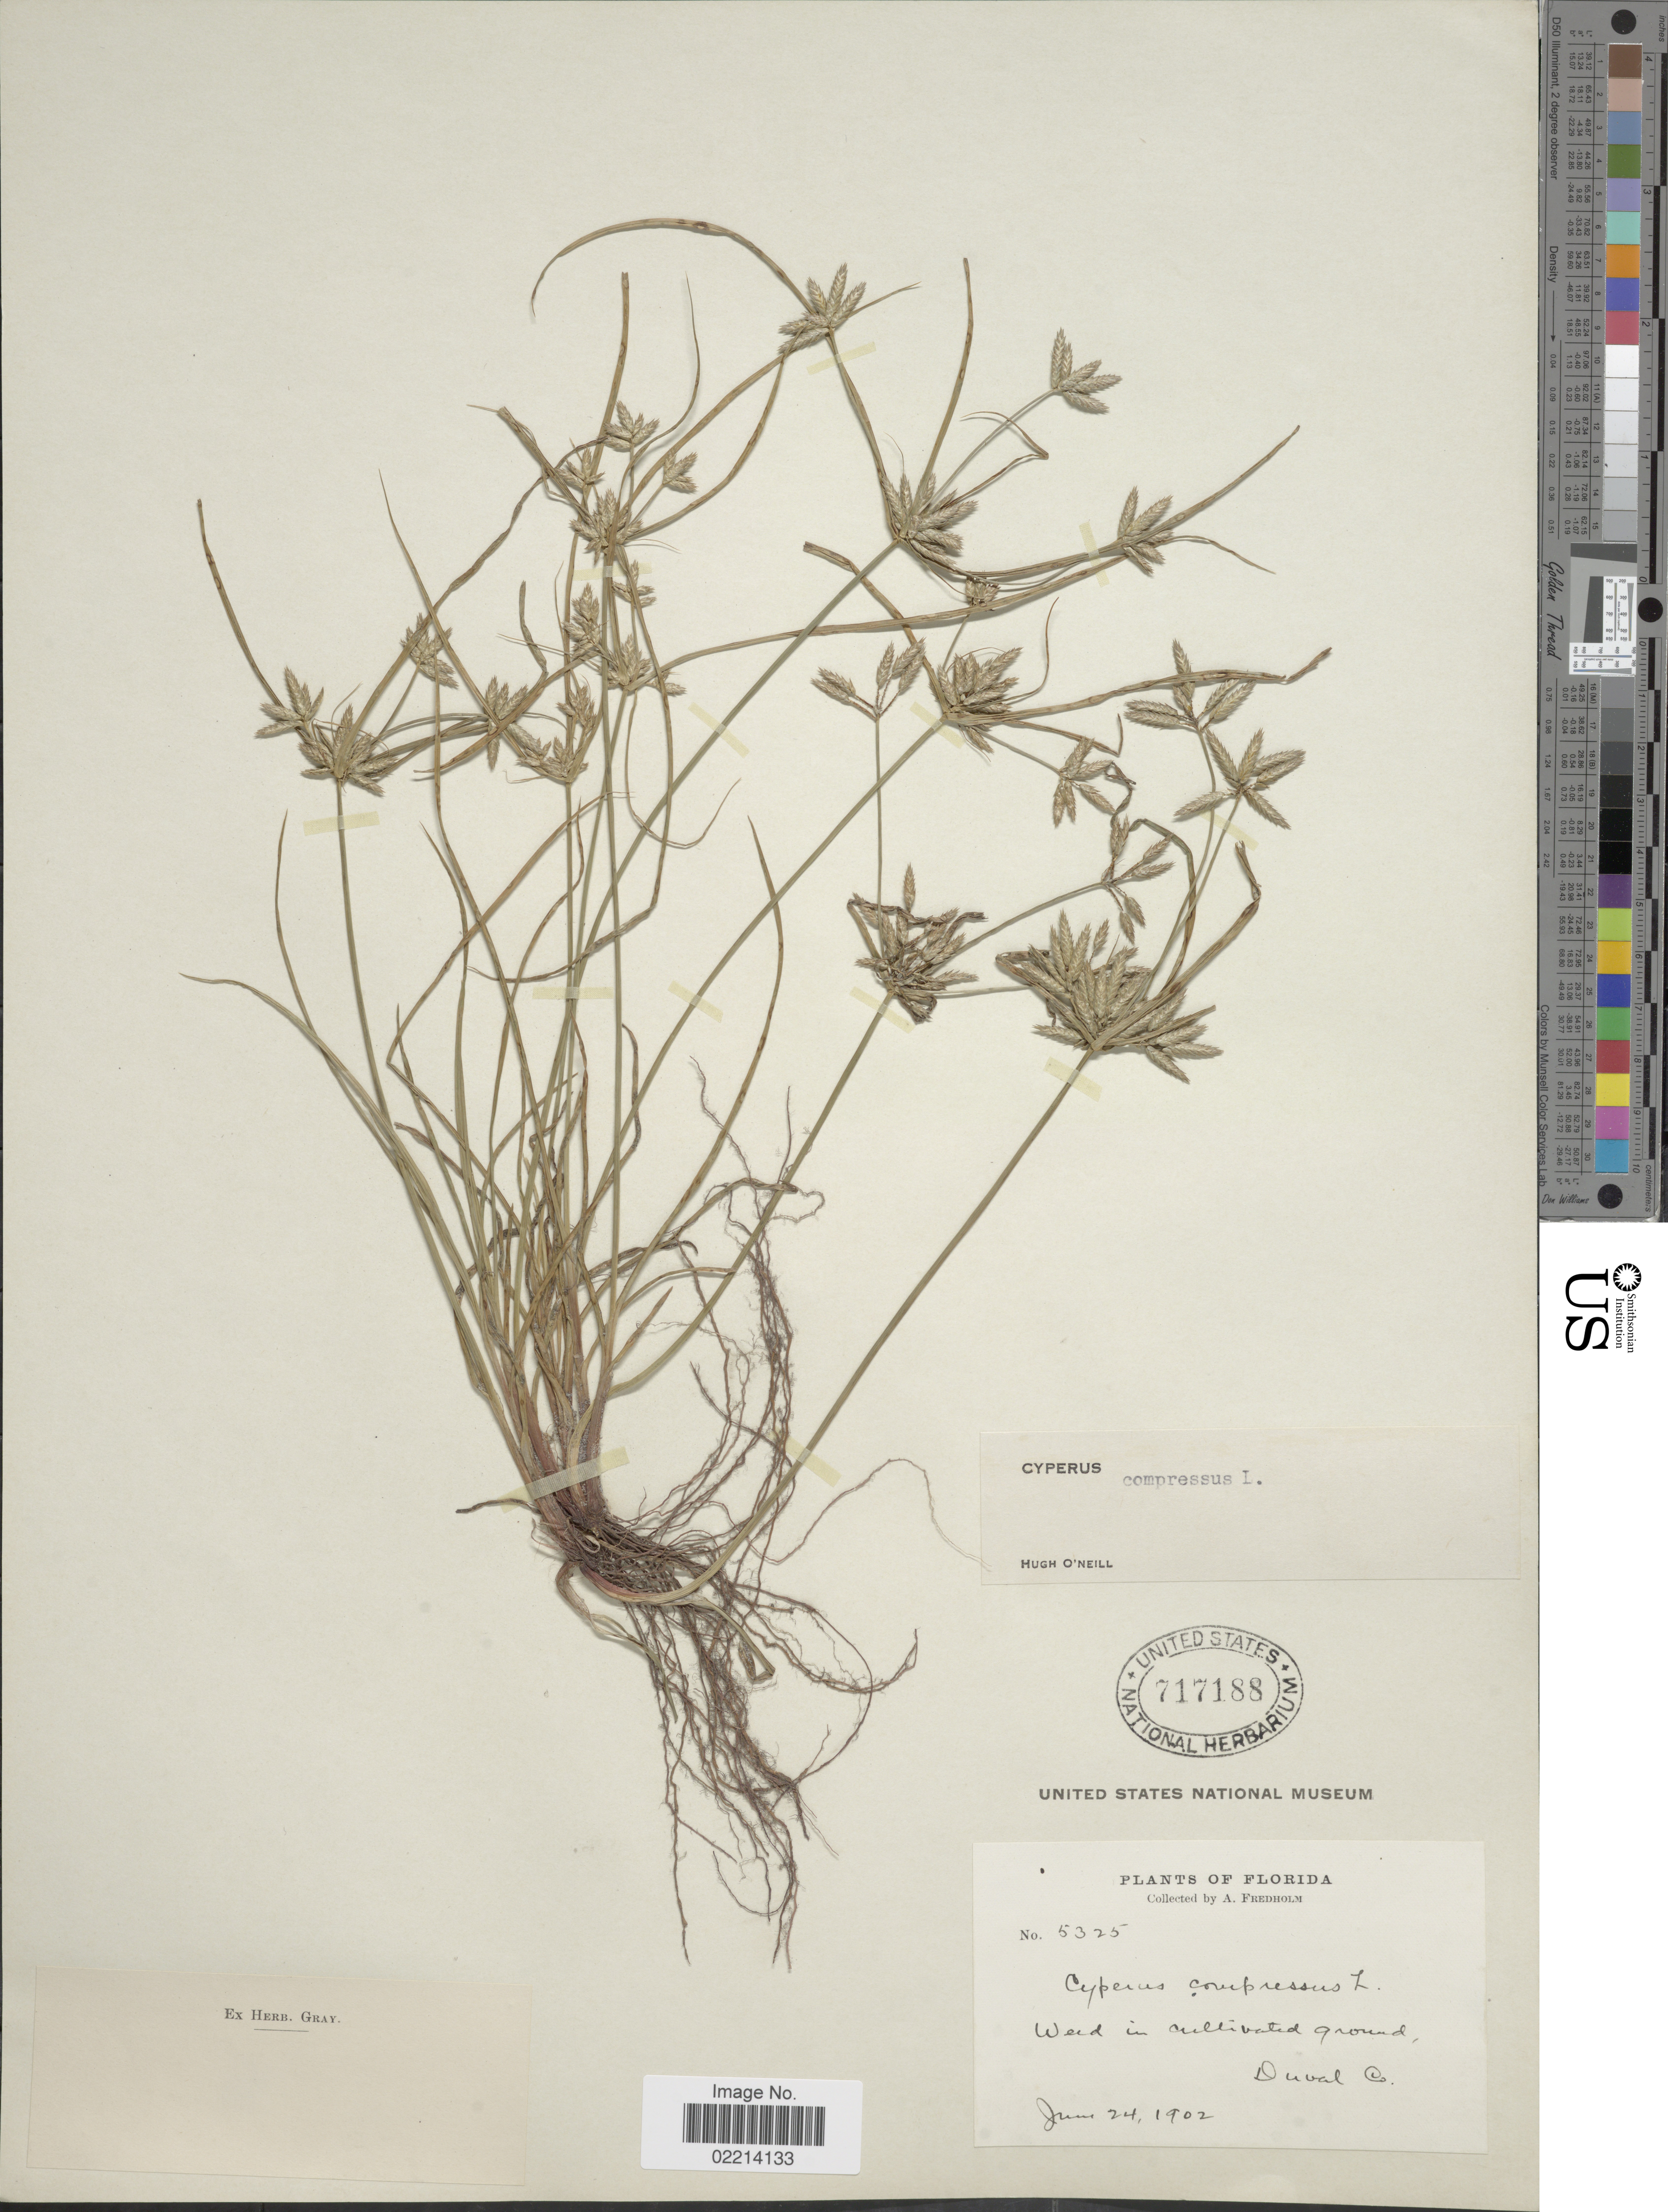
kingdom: Plantae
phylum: Tracheophyta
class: Liliopsida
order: Poales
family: Cyperaceae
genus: Cyperus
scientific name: Cyperus compressus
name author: L.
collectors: A. Fredholm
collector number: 5325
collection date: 1902-06-24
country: United States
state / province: Florida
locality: Weed in cultivation ground, Duval Co.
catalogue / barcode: US 717188